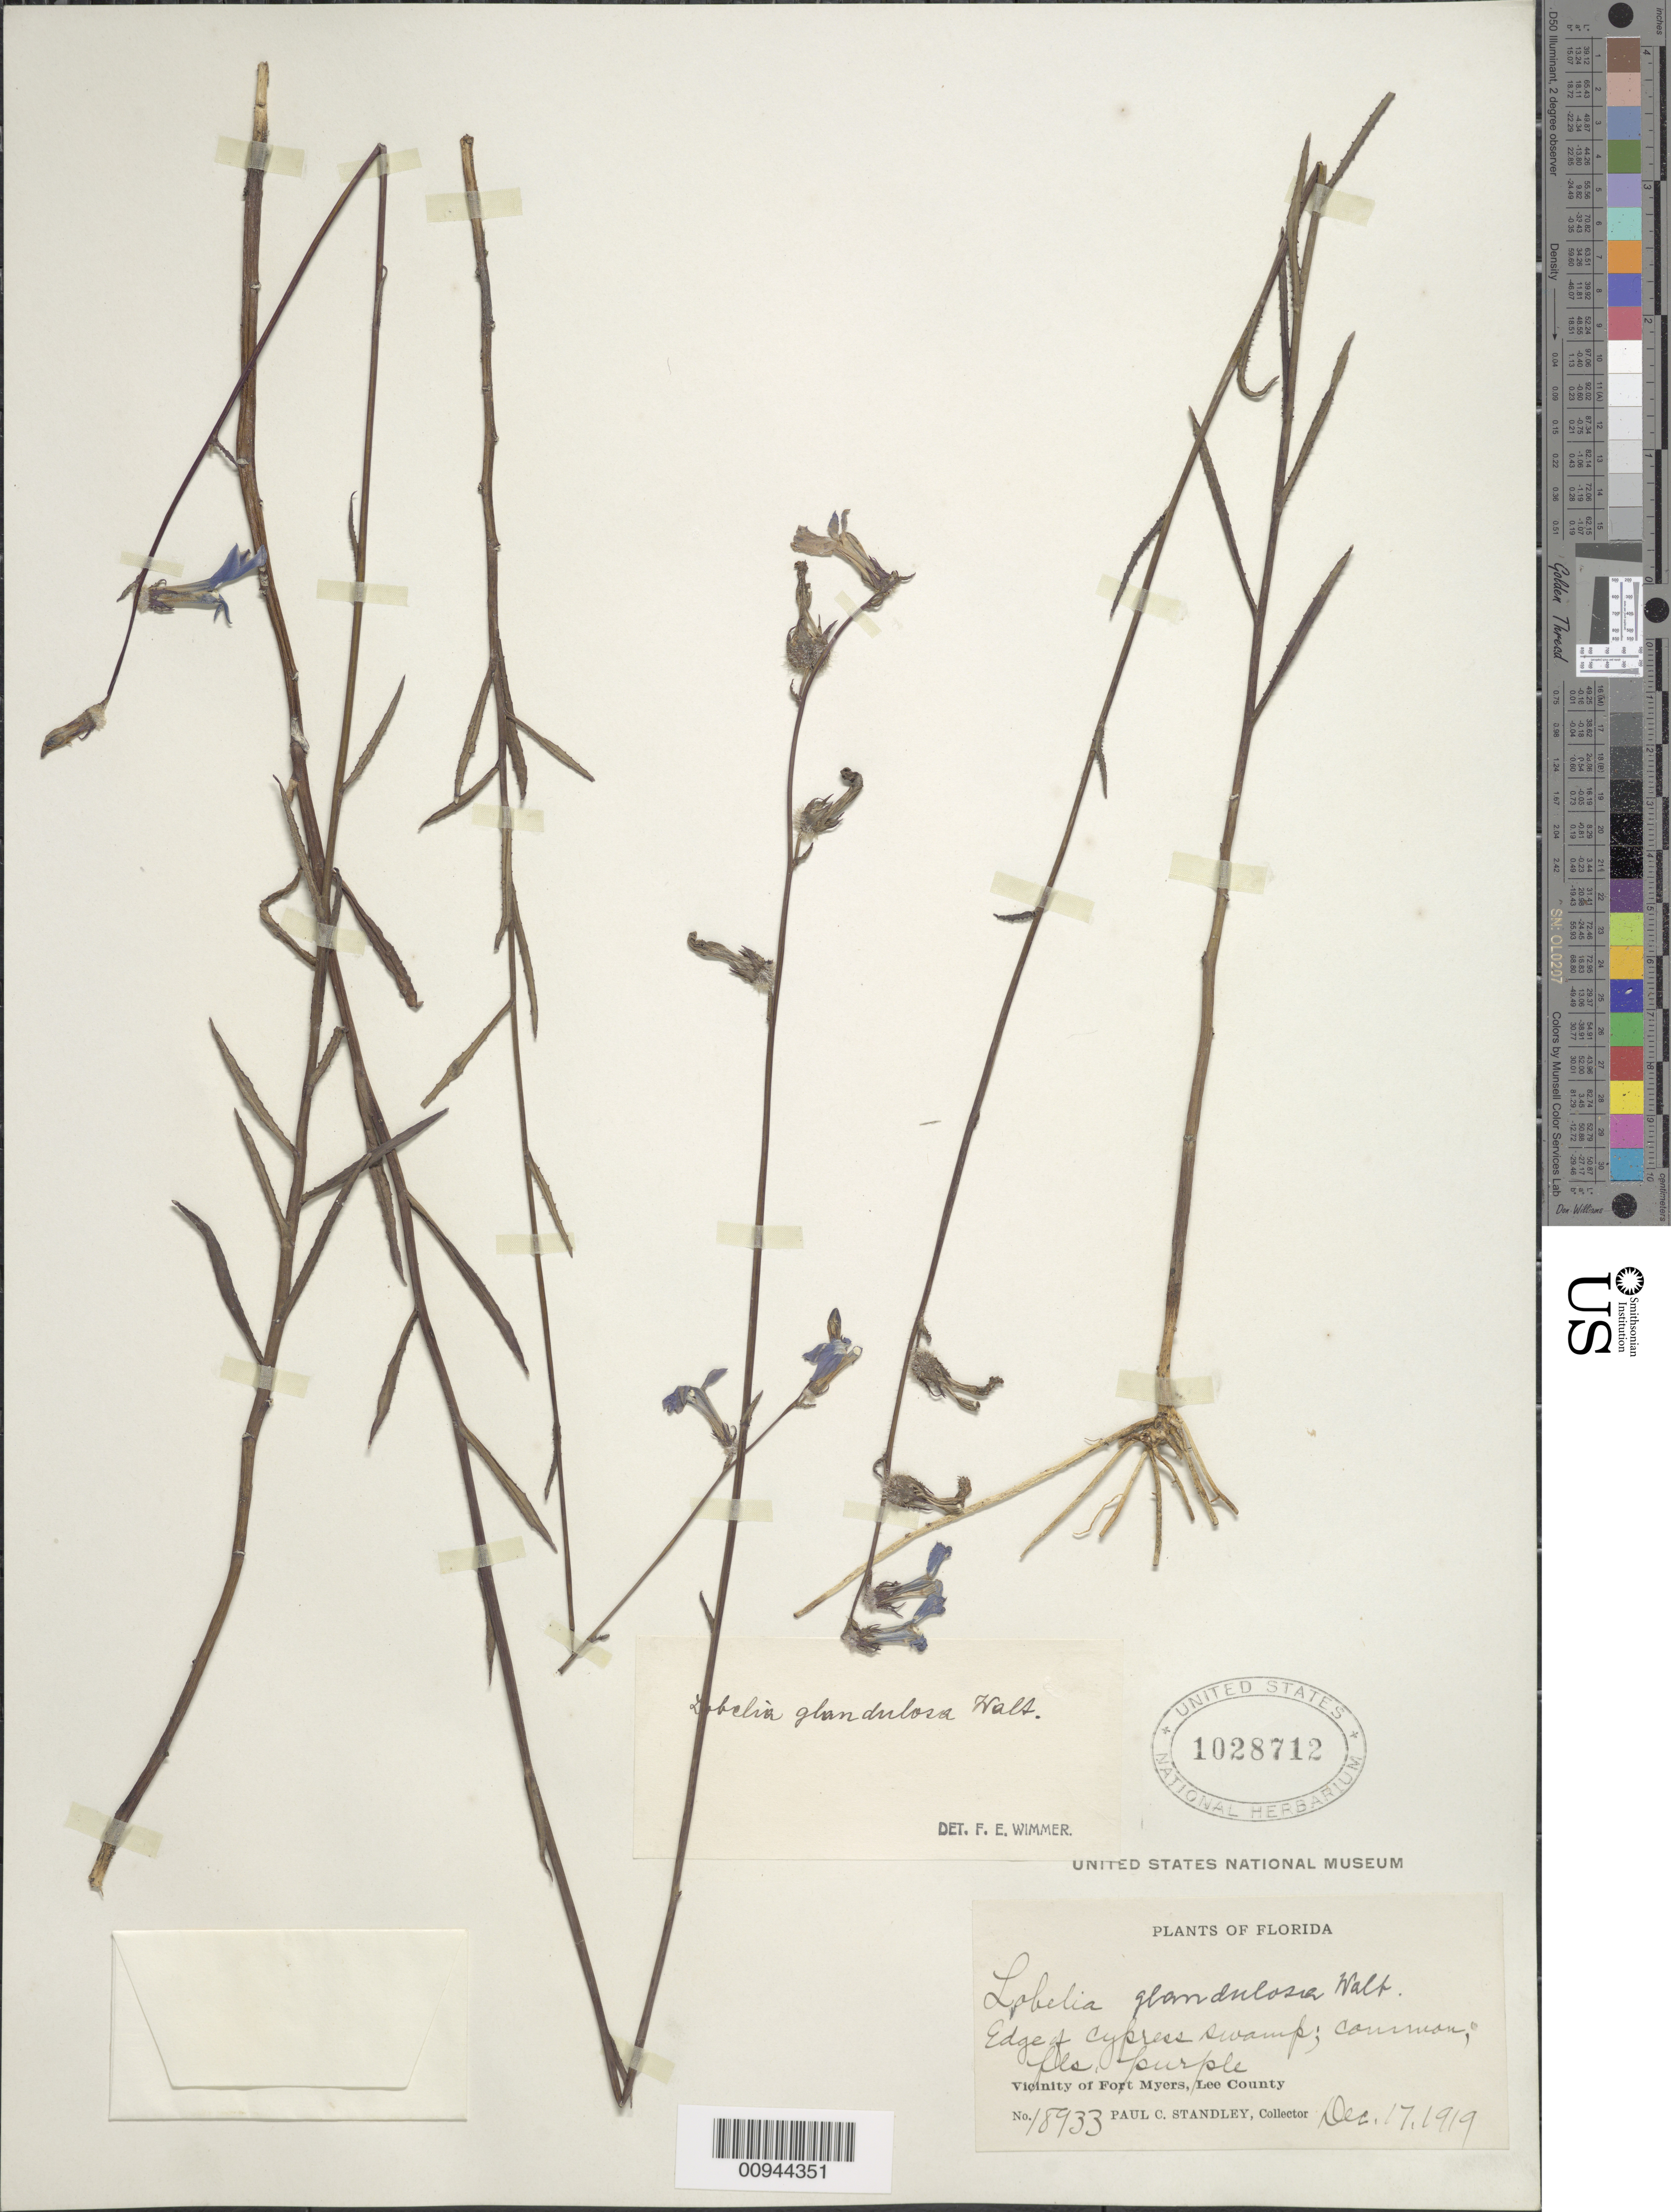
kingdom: Plantae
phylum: Tracheophyta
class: Magnoliopsida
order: Asterales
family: Campanulaceae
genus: Lobelia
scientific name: Lobelia glandulosa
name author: Walter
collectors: P. C. Standley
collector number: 18933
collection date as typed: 17 Dec 1919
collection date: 1919-12-17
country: United States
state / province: Florida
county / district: Lee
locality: Vicinity of Fort Myers.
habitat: edge of cypress swamp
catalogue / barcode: US 1028712